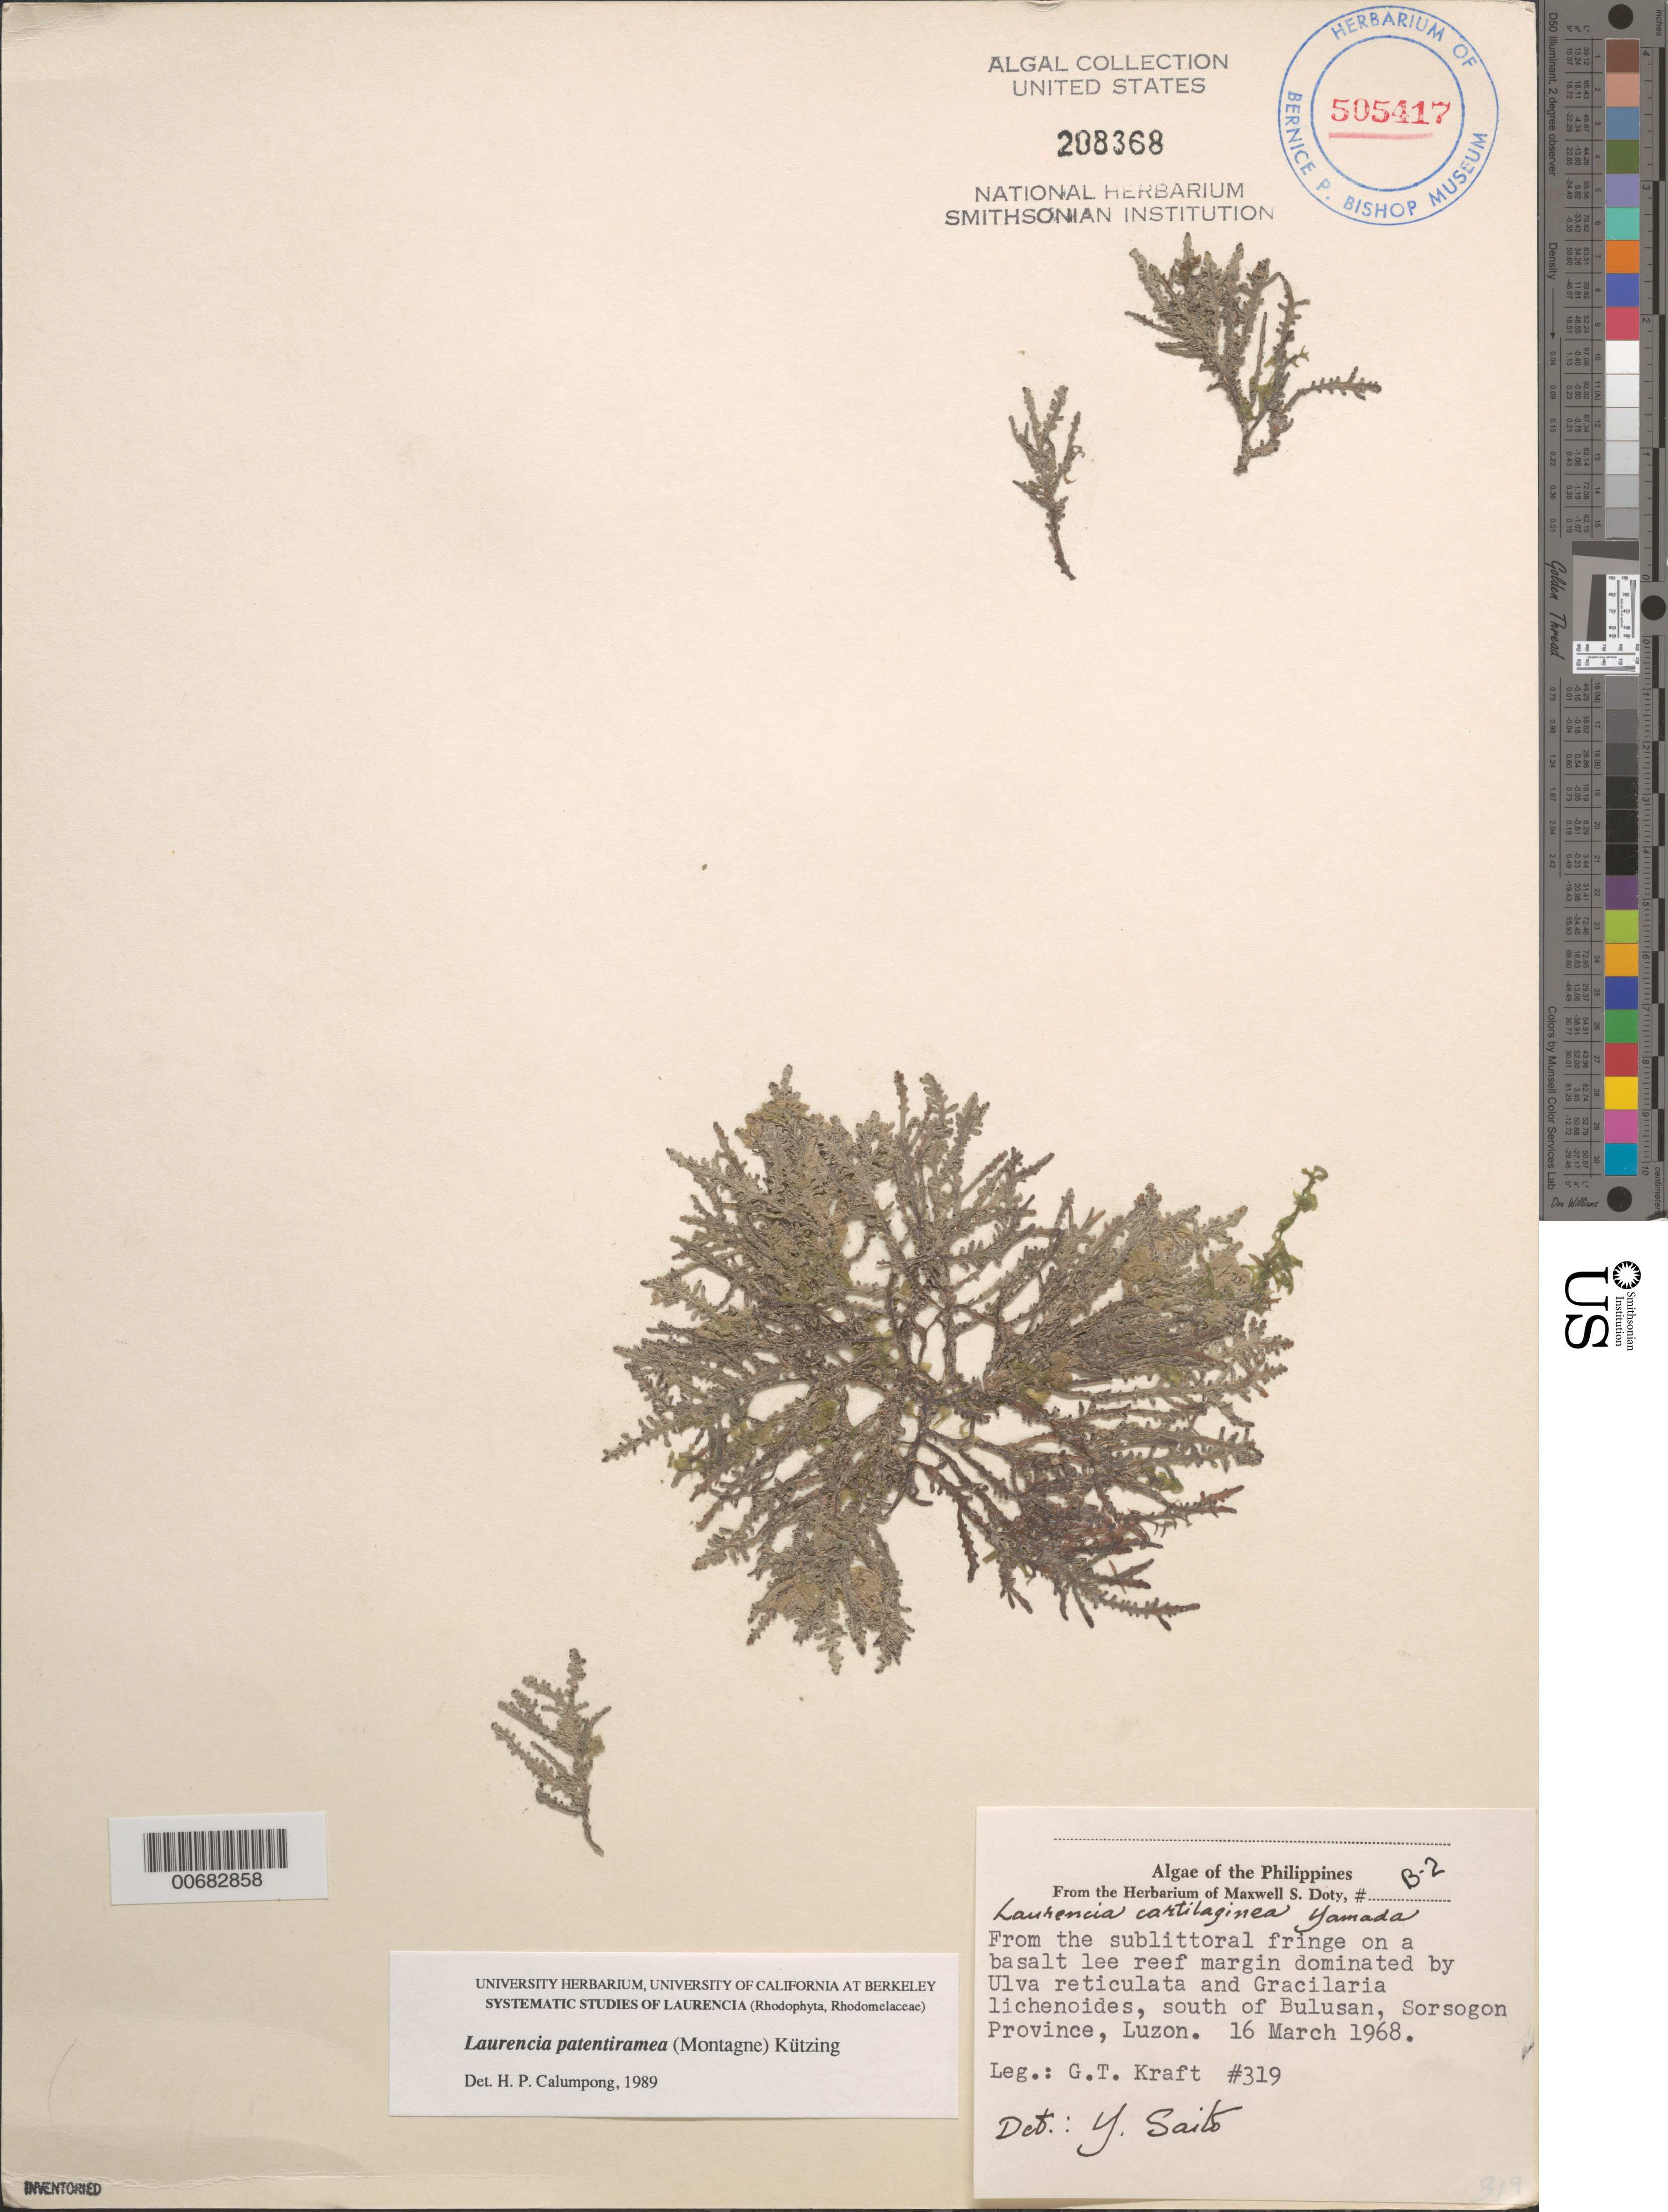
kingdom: Plantae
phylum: Rhodophyta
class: Florideophyceae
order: Ceramiales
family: Rhodomelaceae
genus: Palisada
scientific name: Palisada patentiramea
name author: (Mont.) Cassano et al.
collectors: G. T. Kraft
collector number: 319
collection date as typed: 16 Mar 1968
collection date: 1968-03-16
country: Philippines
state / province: Bicol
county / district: Sorsogon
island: Luzon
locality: South of Bulusan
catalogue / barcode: US 208368